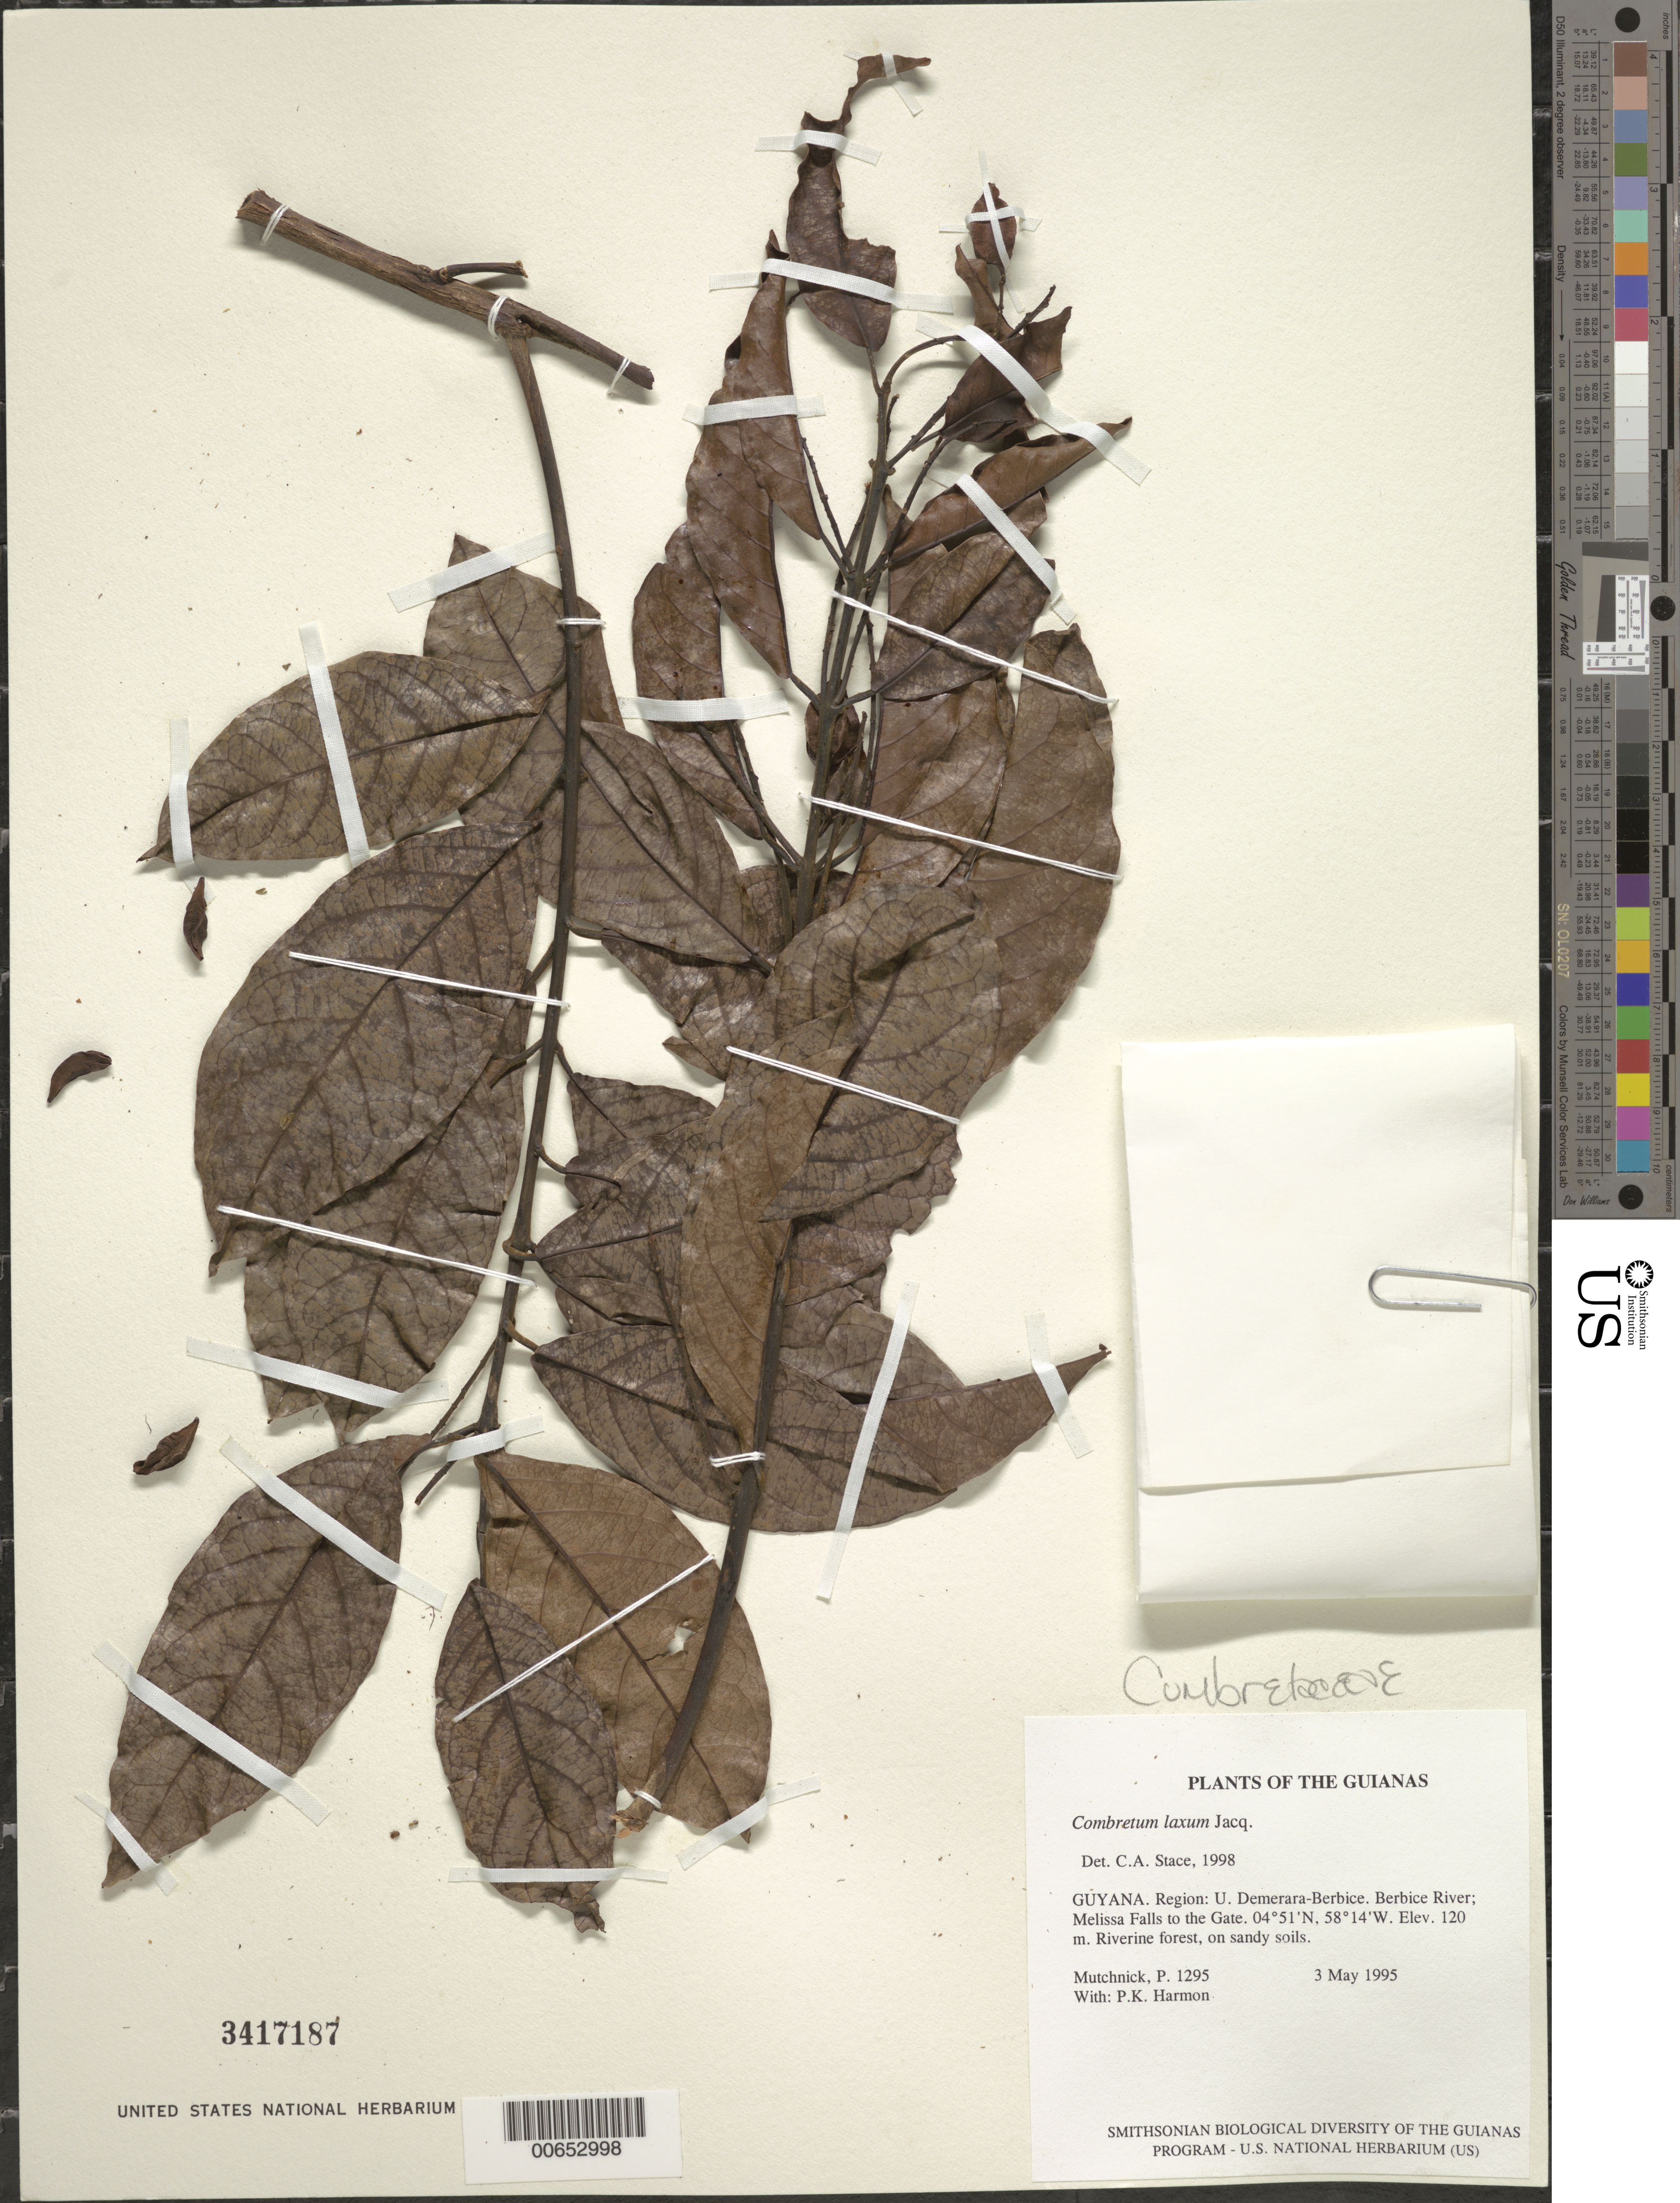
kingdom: Plantae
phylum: Tracheophyta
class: Magnoliopsida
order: Myrtales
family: Combretaceae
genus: Combretum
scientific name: Combretum laxum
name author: Jacq.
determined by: Stace, C. A.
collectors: P. Mutchnick & P. Harmon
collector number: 1295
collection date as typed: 3 May 1995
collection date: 1995-05-03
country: Guyana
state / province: U. Demerara-Berbice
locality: Berbice River; Melissa Falls to the Gate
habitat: Riverine forest, on sandy soils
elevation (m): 120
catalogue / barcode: US 3417187